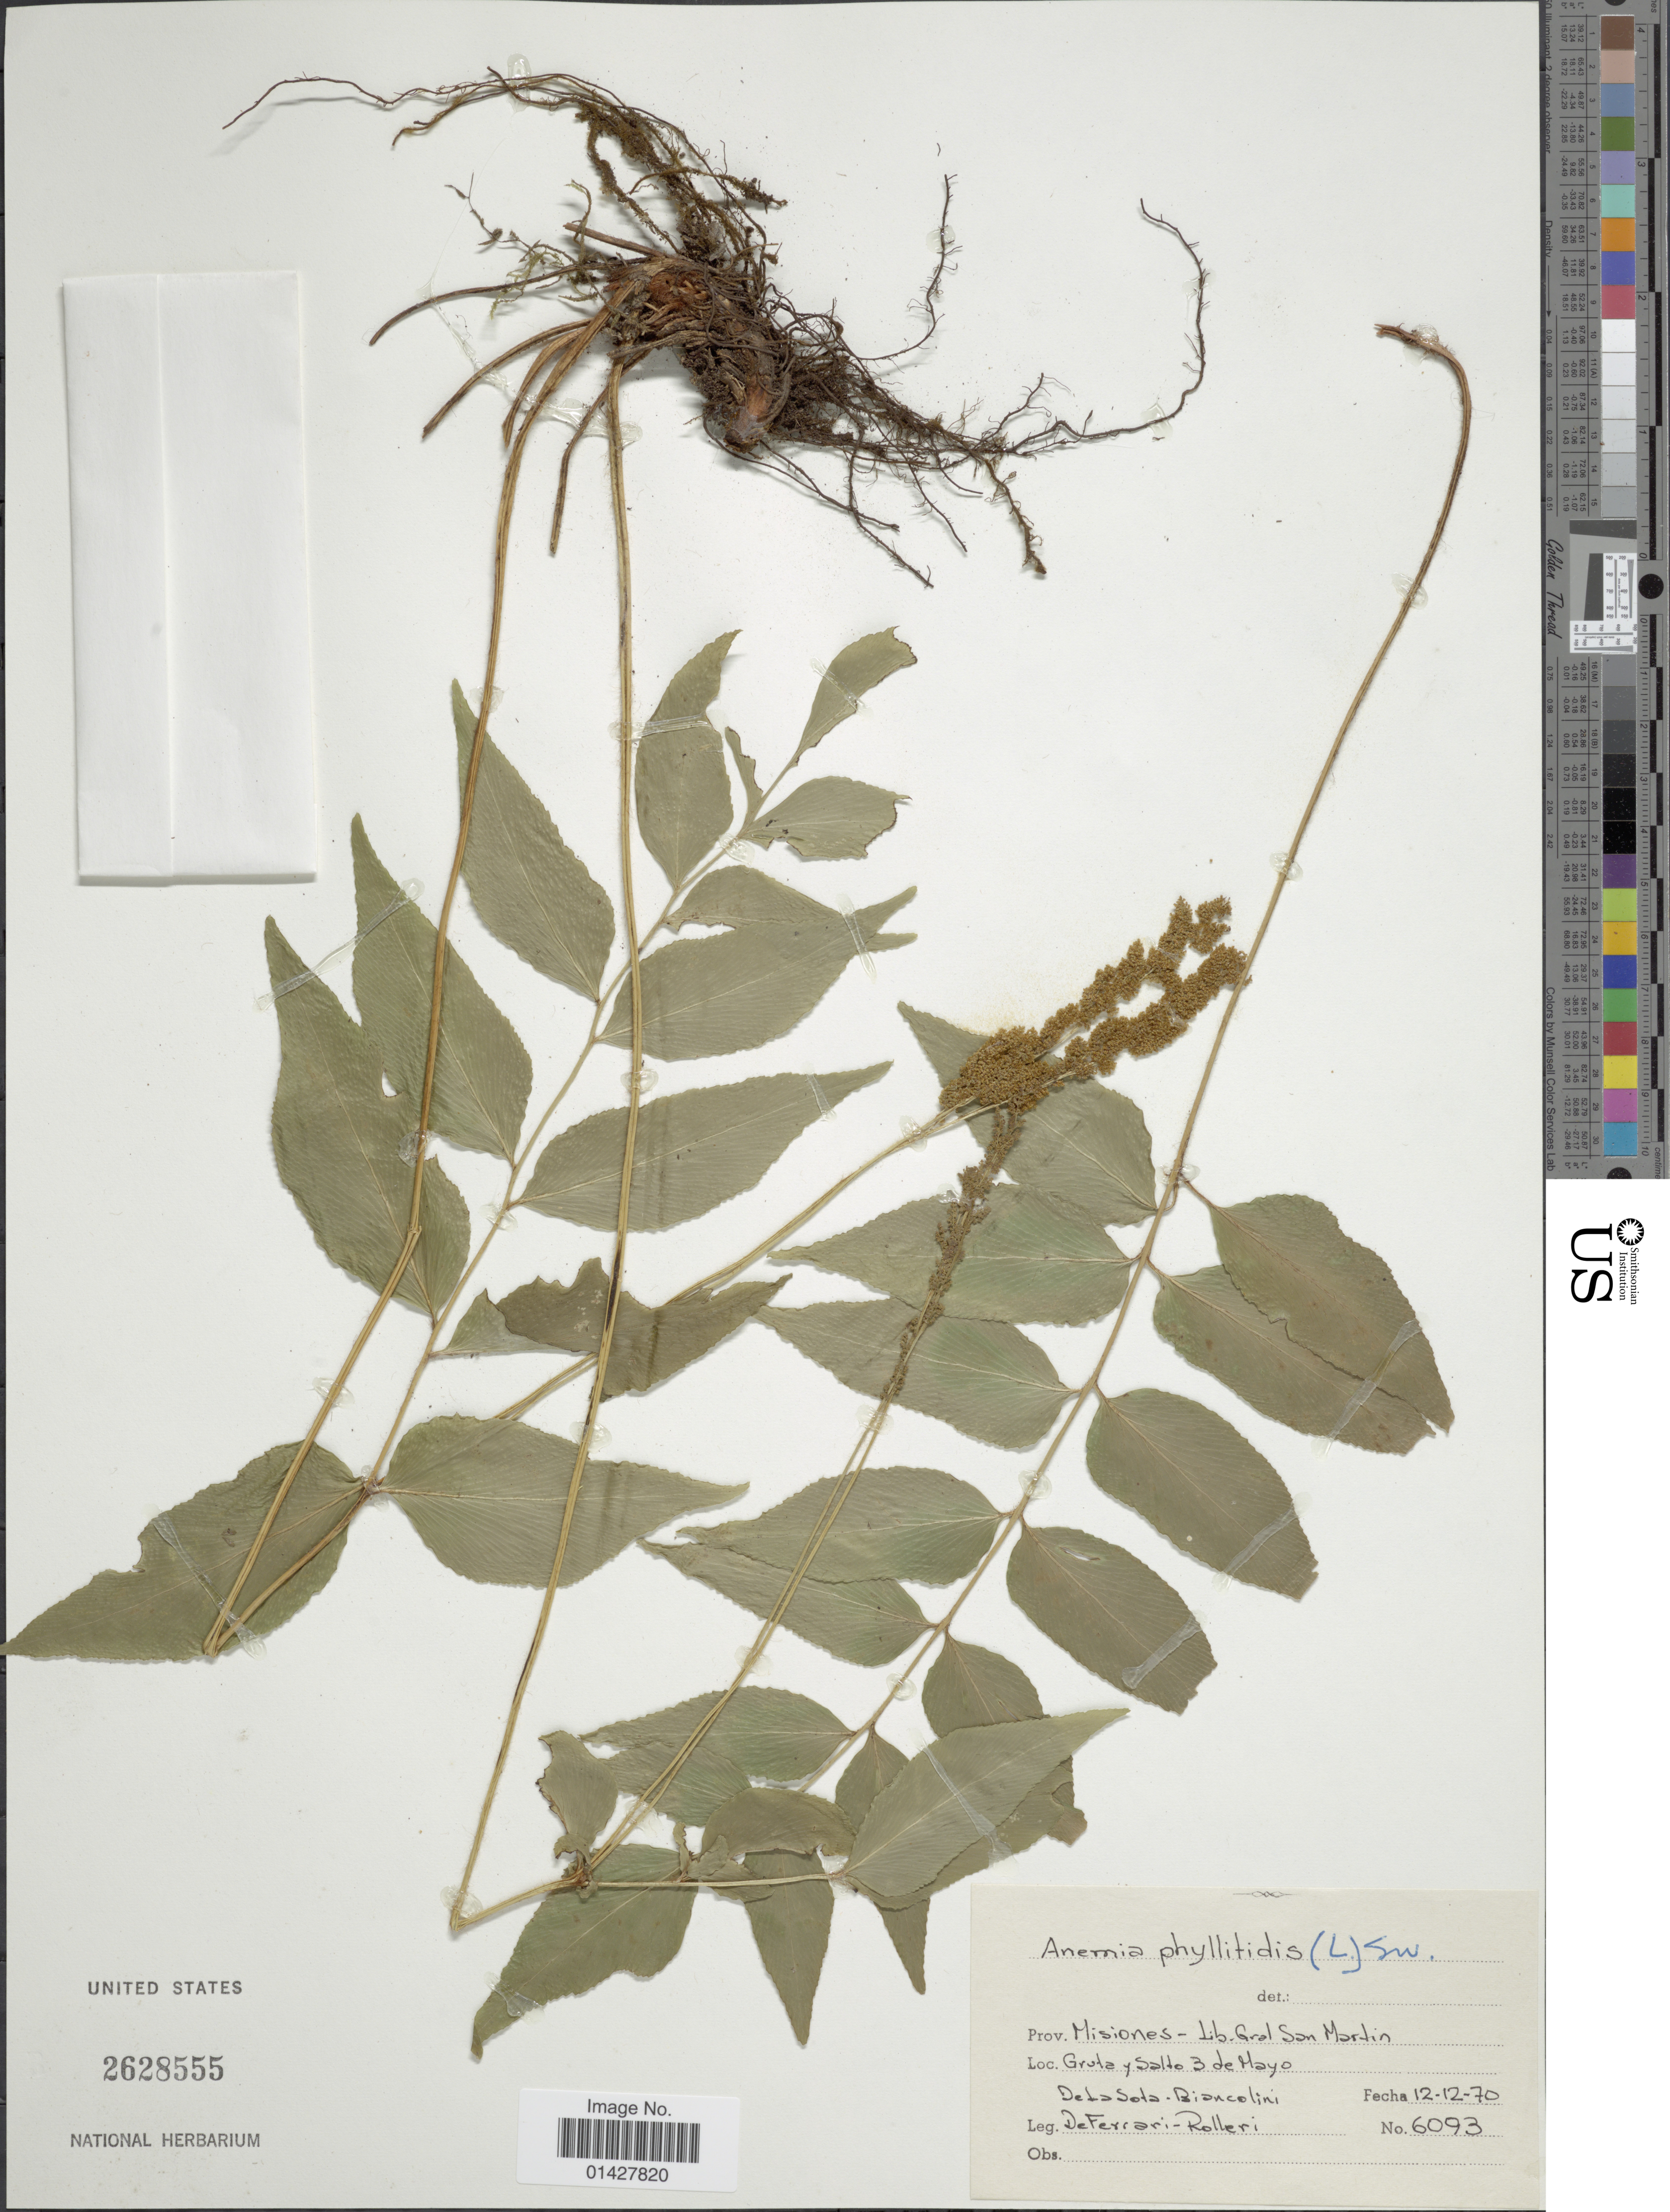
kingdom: Plantae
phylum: Tracheophyta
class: Polypodiopsida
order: Schizaeales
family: Anemiaceae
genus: Anemia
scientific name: Anemia phyllitidis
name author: (L.) Sw.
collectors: de la Sota, Biancolini, De Ferrari & Rolleri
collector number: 6093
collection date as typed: Transcribed d/m/y: 12/12/70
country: Argentina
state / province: Misiones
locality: Prov. Misiones-Lib. Gral San Martin Gruta y Salto 3 de Mayo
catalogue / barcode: US 2628555